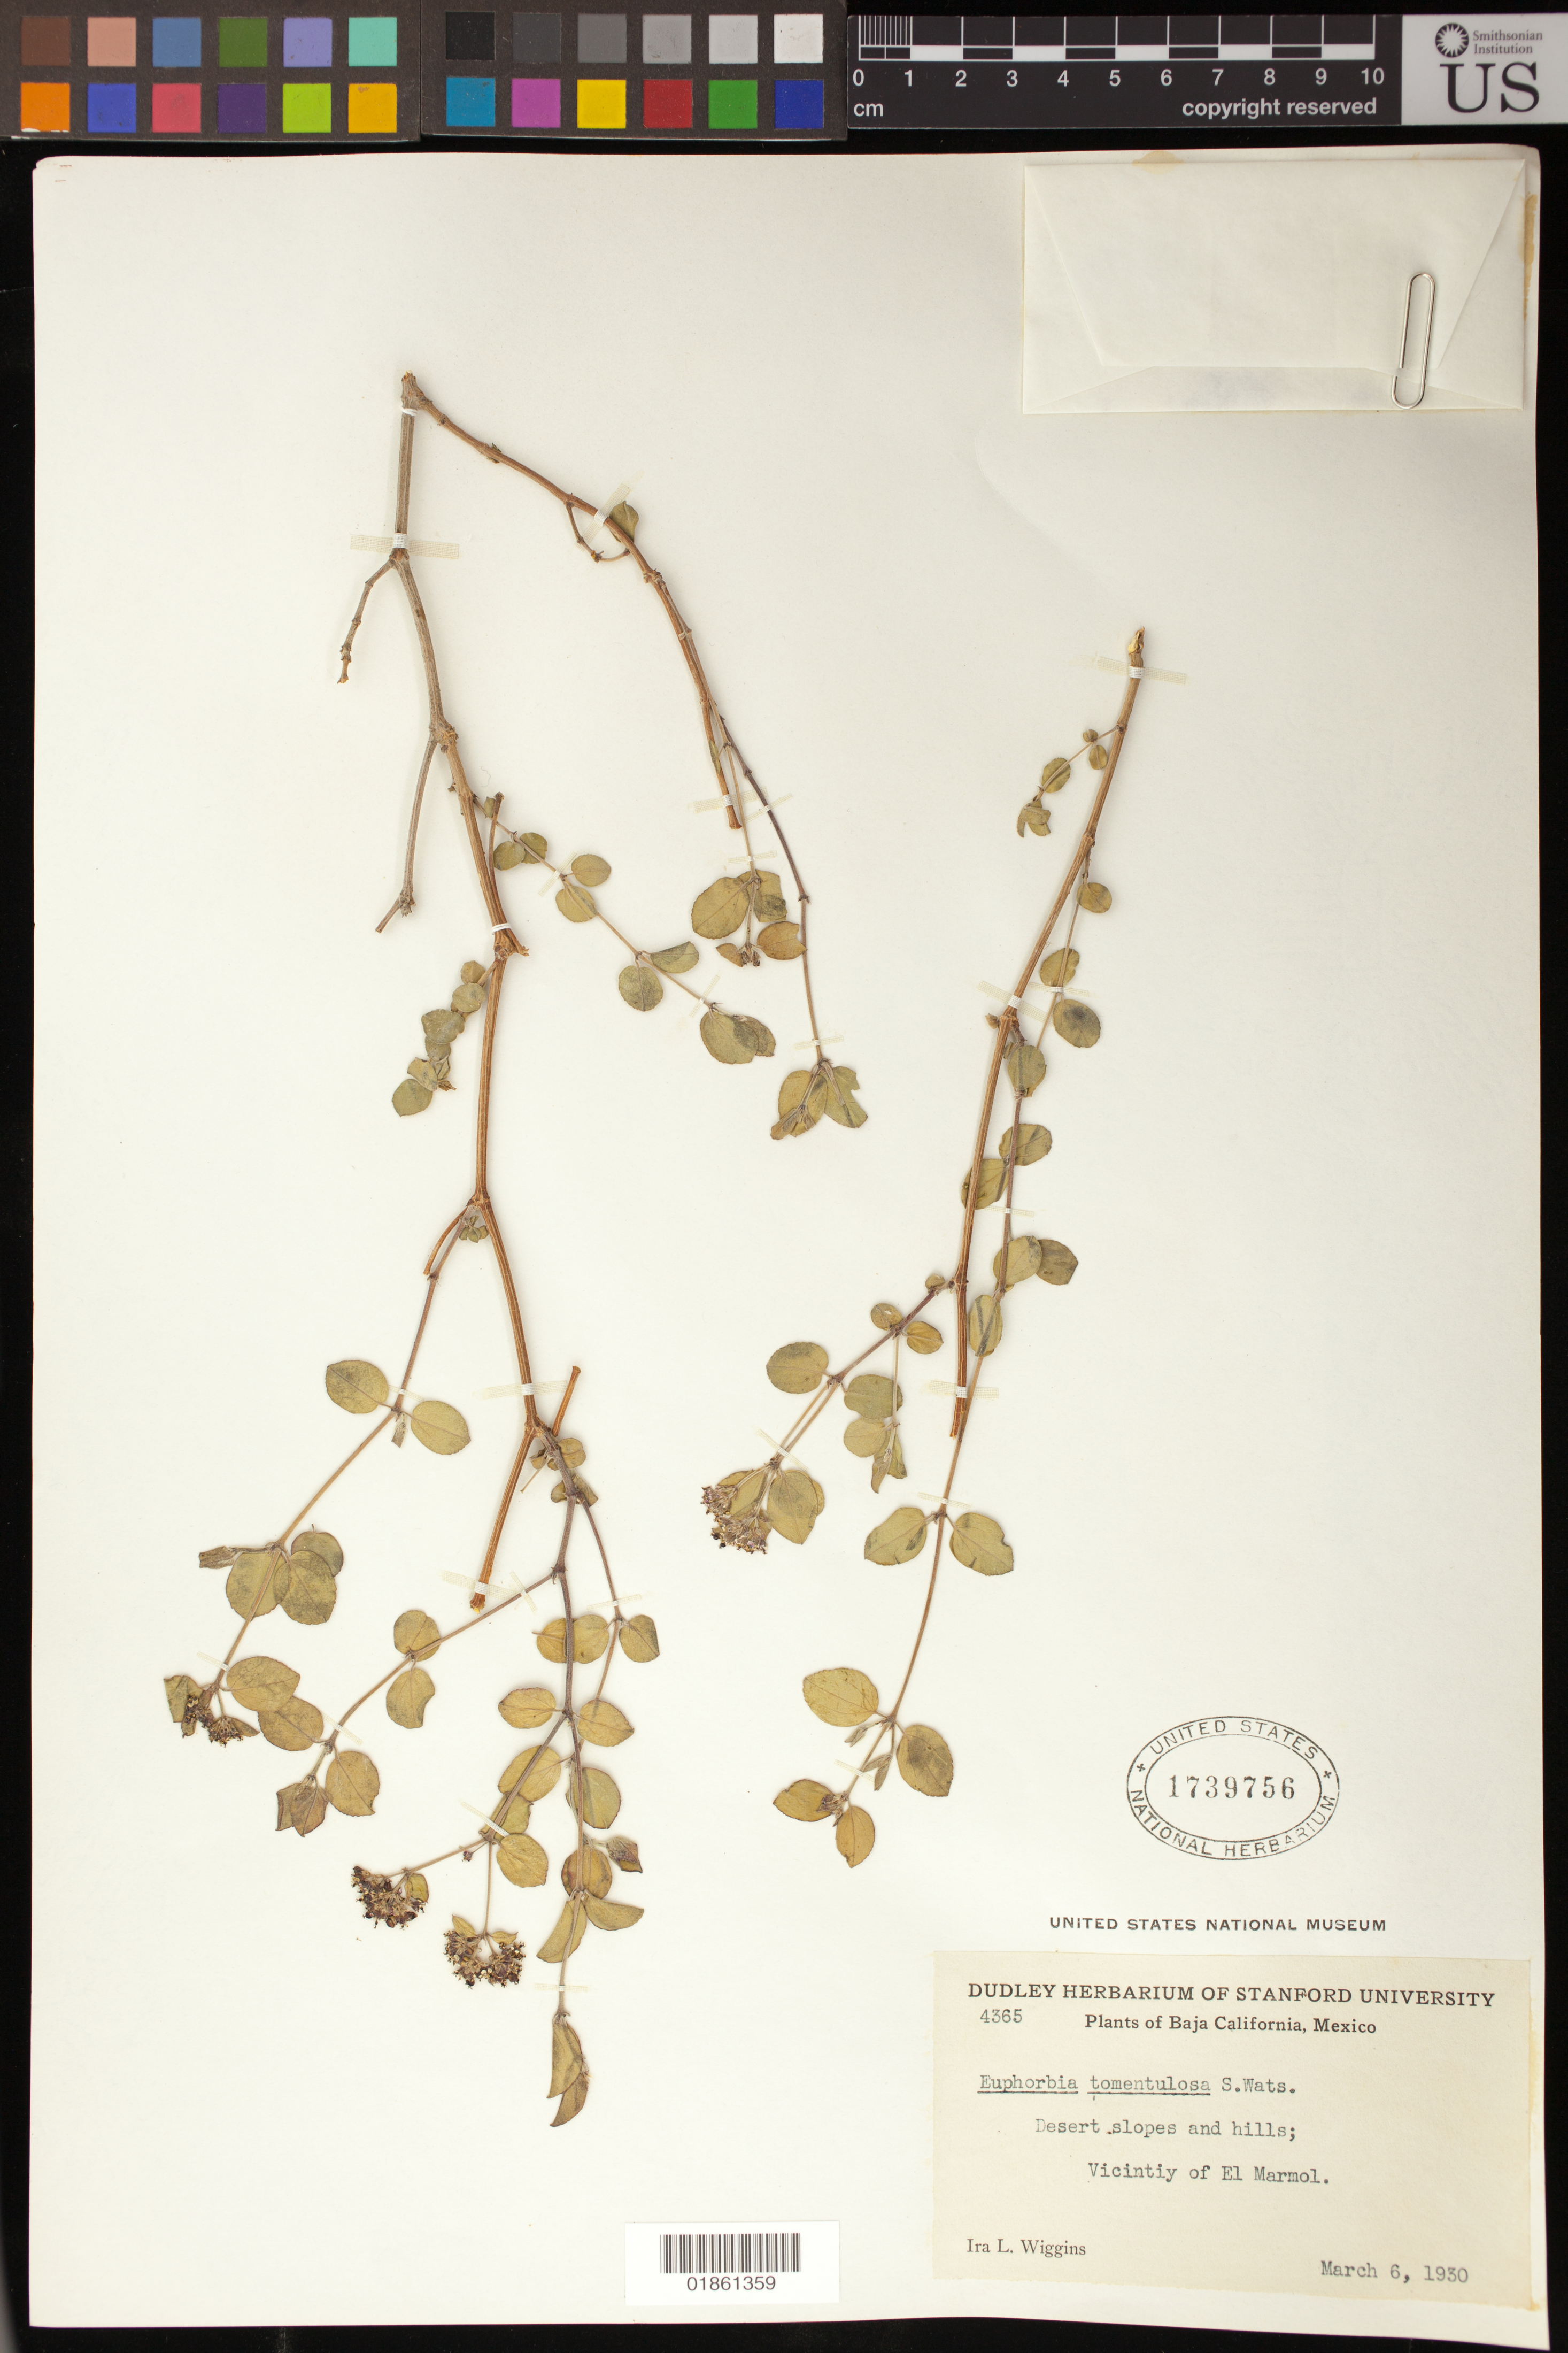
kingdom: Plantae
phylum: Tracheophyta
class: Magnoliopsida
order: Malpighiales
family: Euphorbiaceae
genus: Euphorbia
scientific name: Euphorbia tomentulosa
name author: S. Watson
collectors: I. L. Wiggins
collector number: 4365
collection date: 1930-03-06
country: Mexico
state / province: Baja California Norte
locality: Vicinity of El Marmol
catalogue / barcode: US 1739756